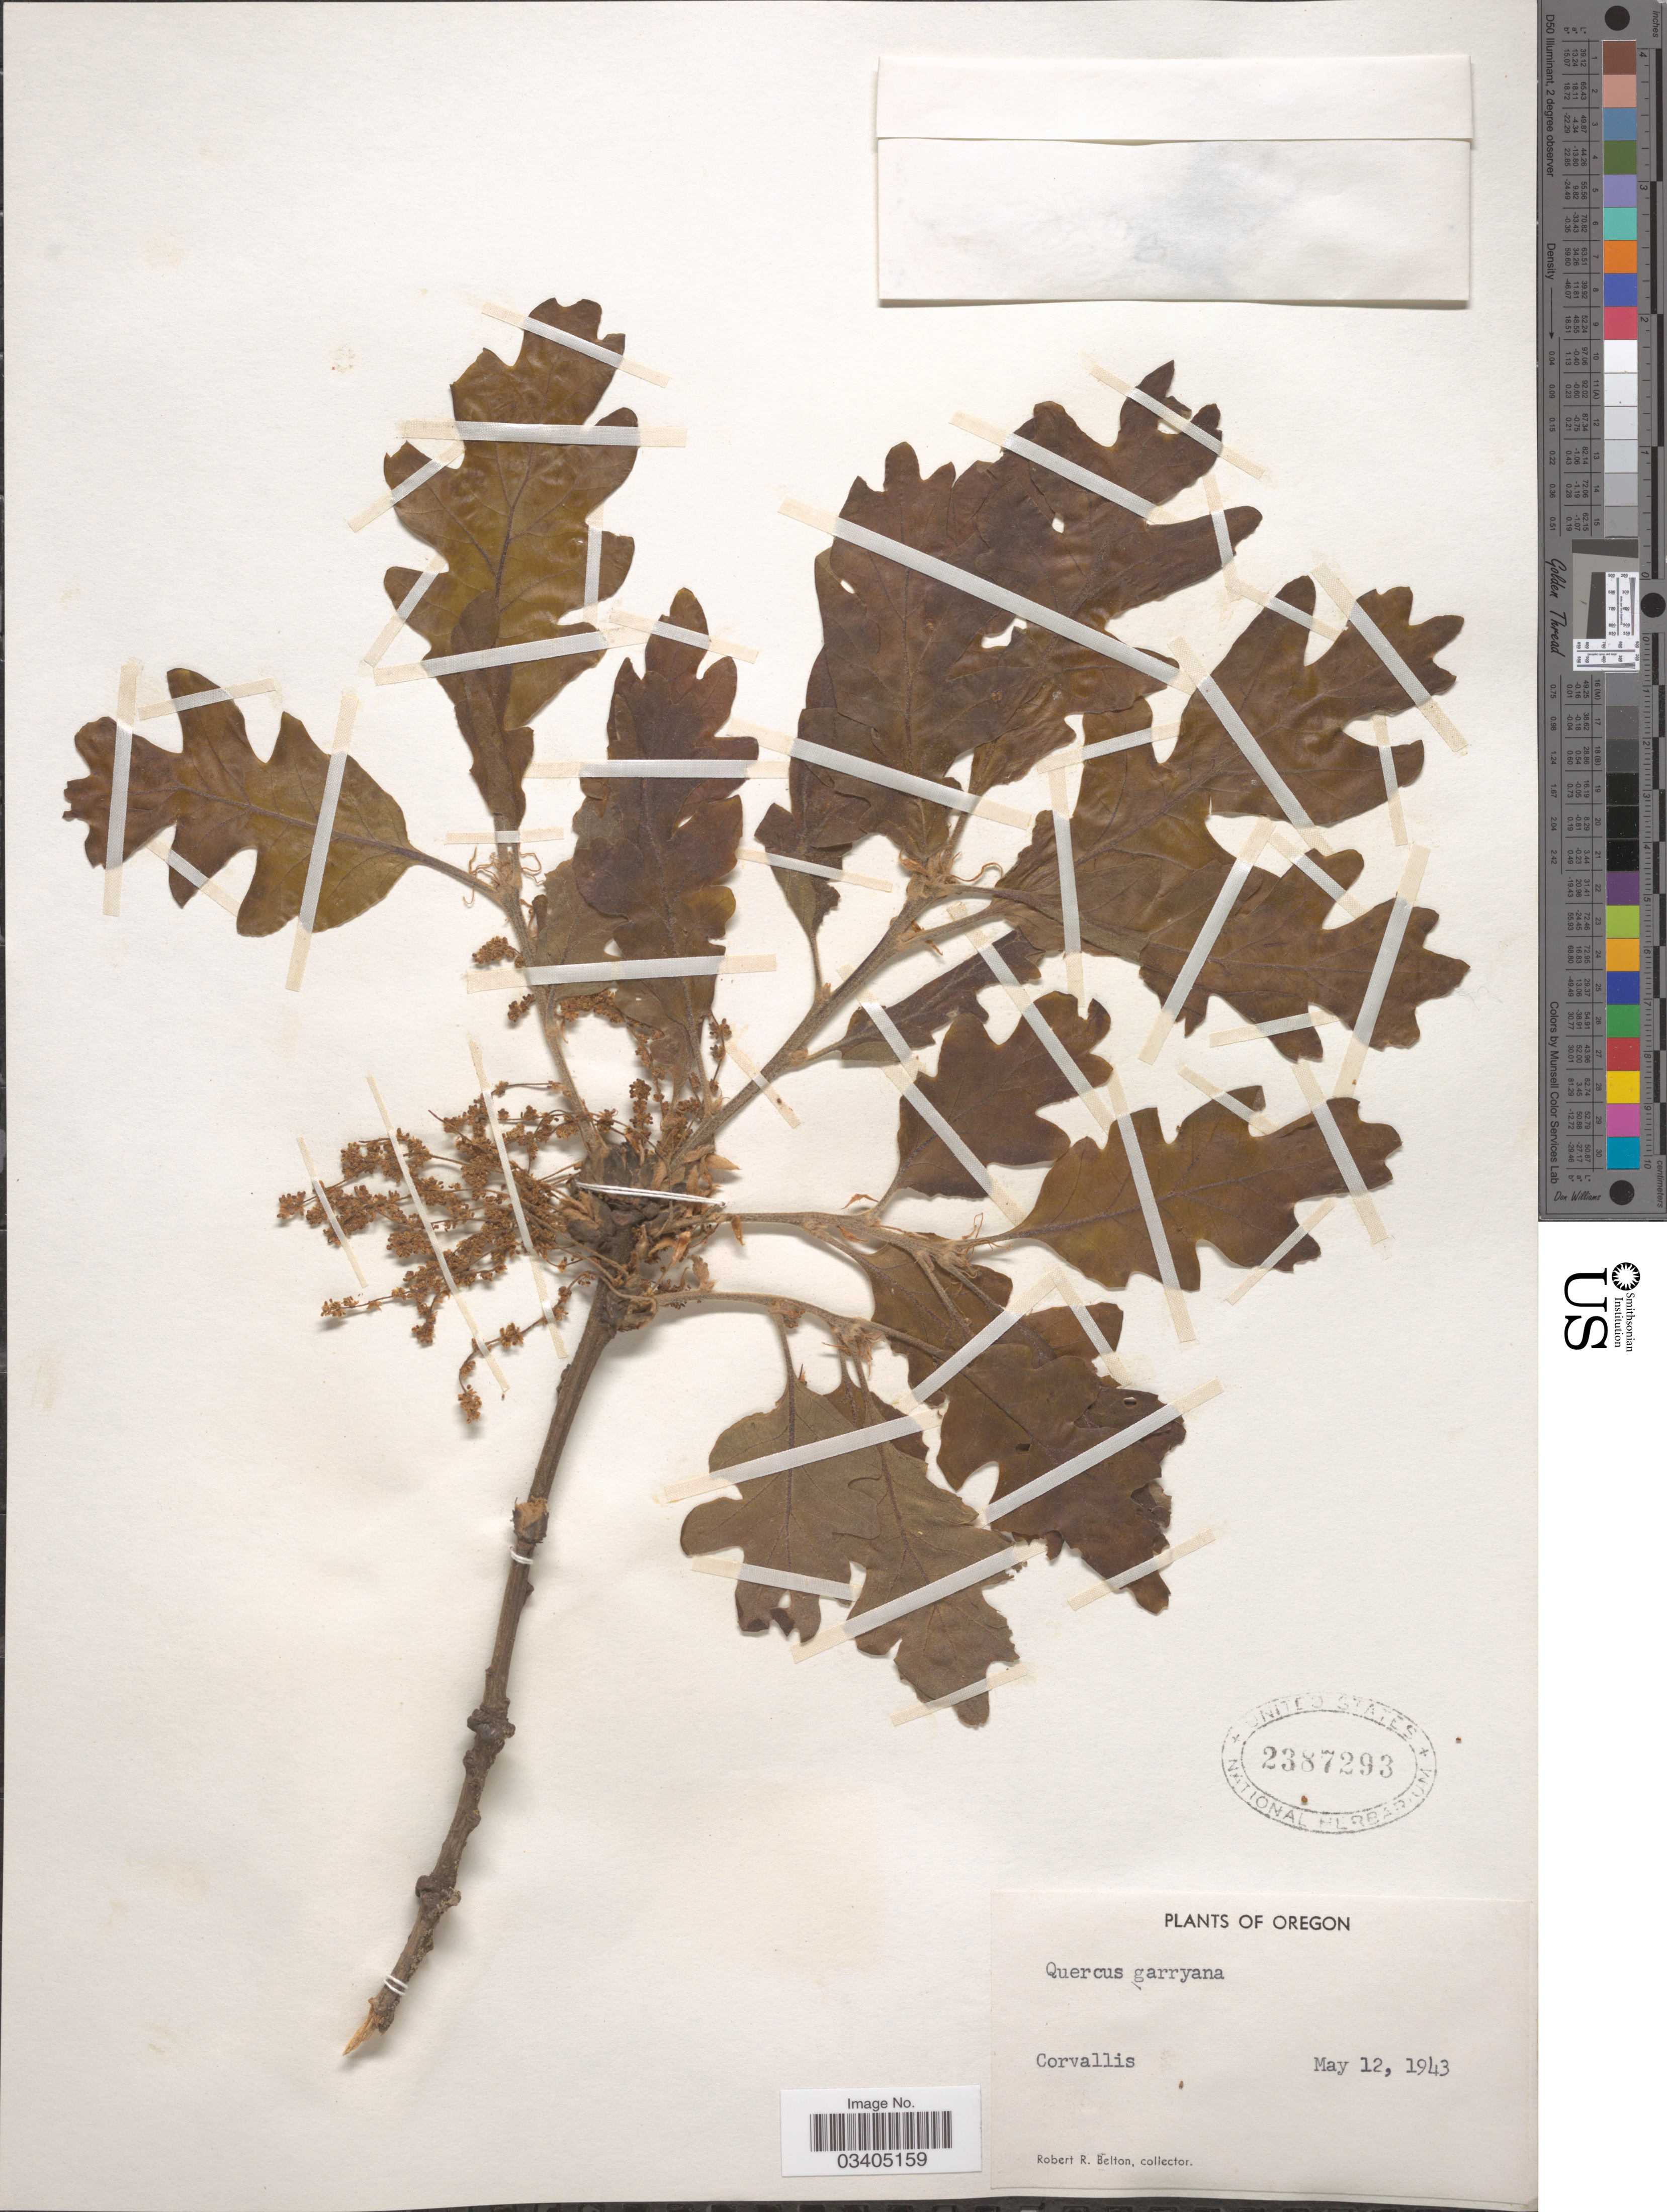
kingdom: Plantae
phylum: Tracheophyta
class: Magnoliopsida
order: Fagales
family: Fagaceae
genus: Quercus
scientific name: Quercus garryana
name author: Douglas ex Hook.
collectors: R. Belton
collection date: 1943-05-12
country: United States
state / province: Oregon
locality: Corvallis.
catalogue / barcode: US 2387293